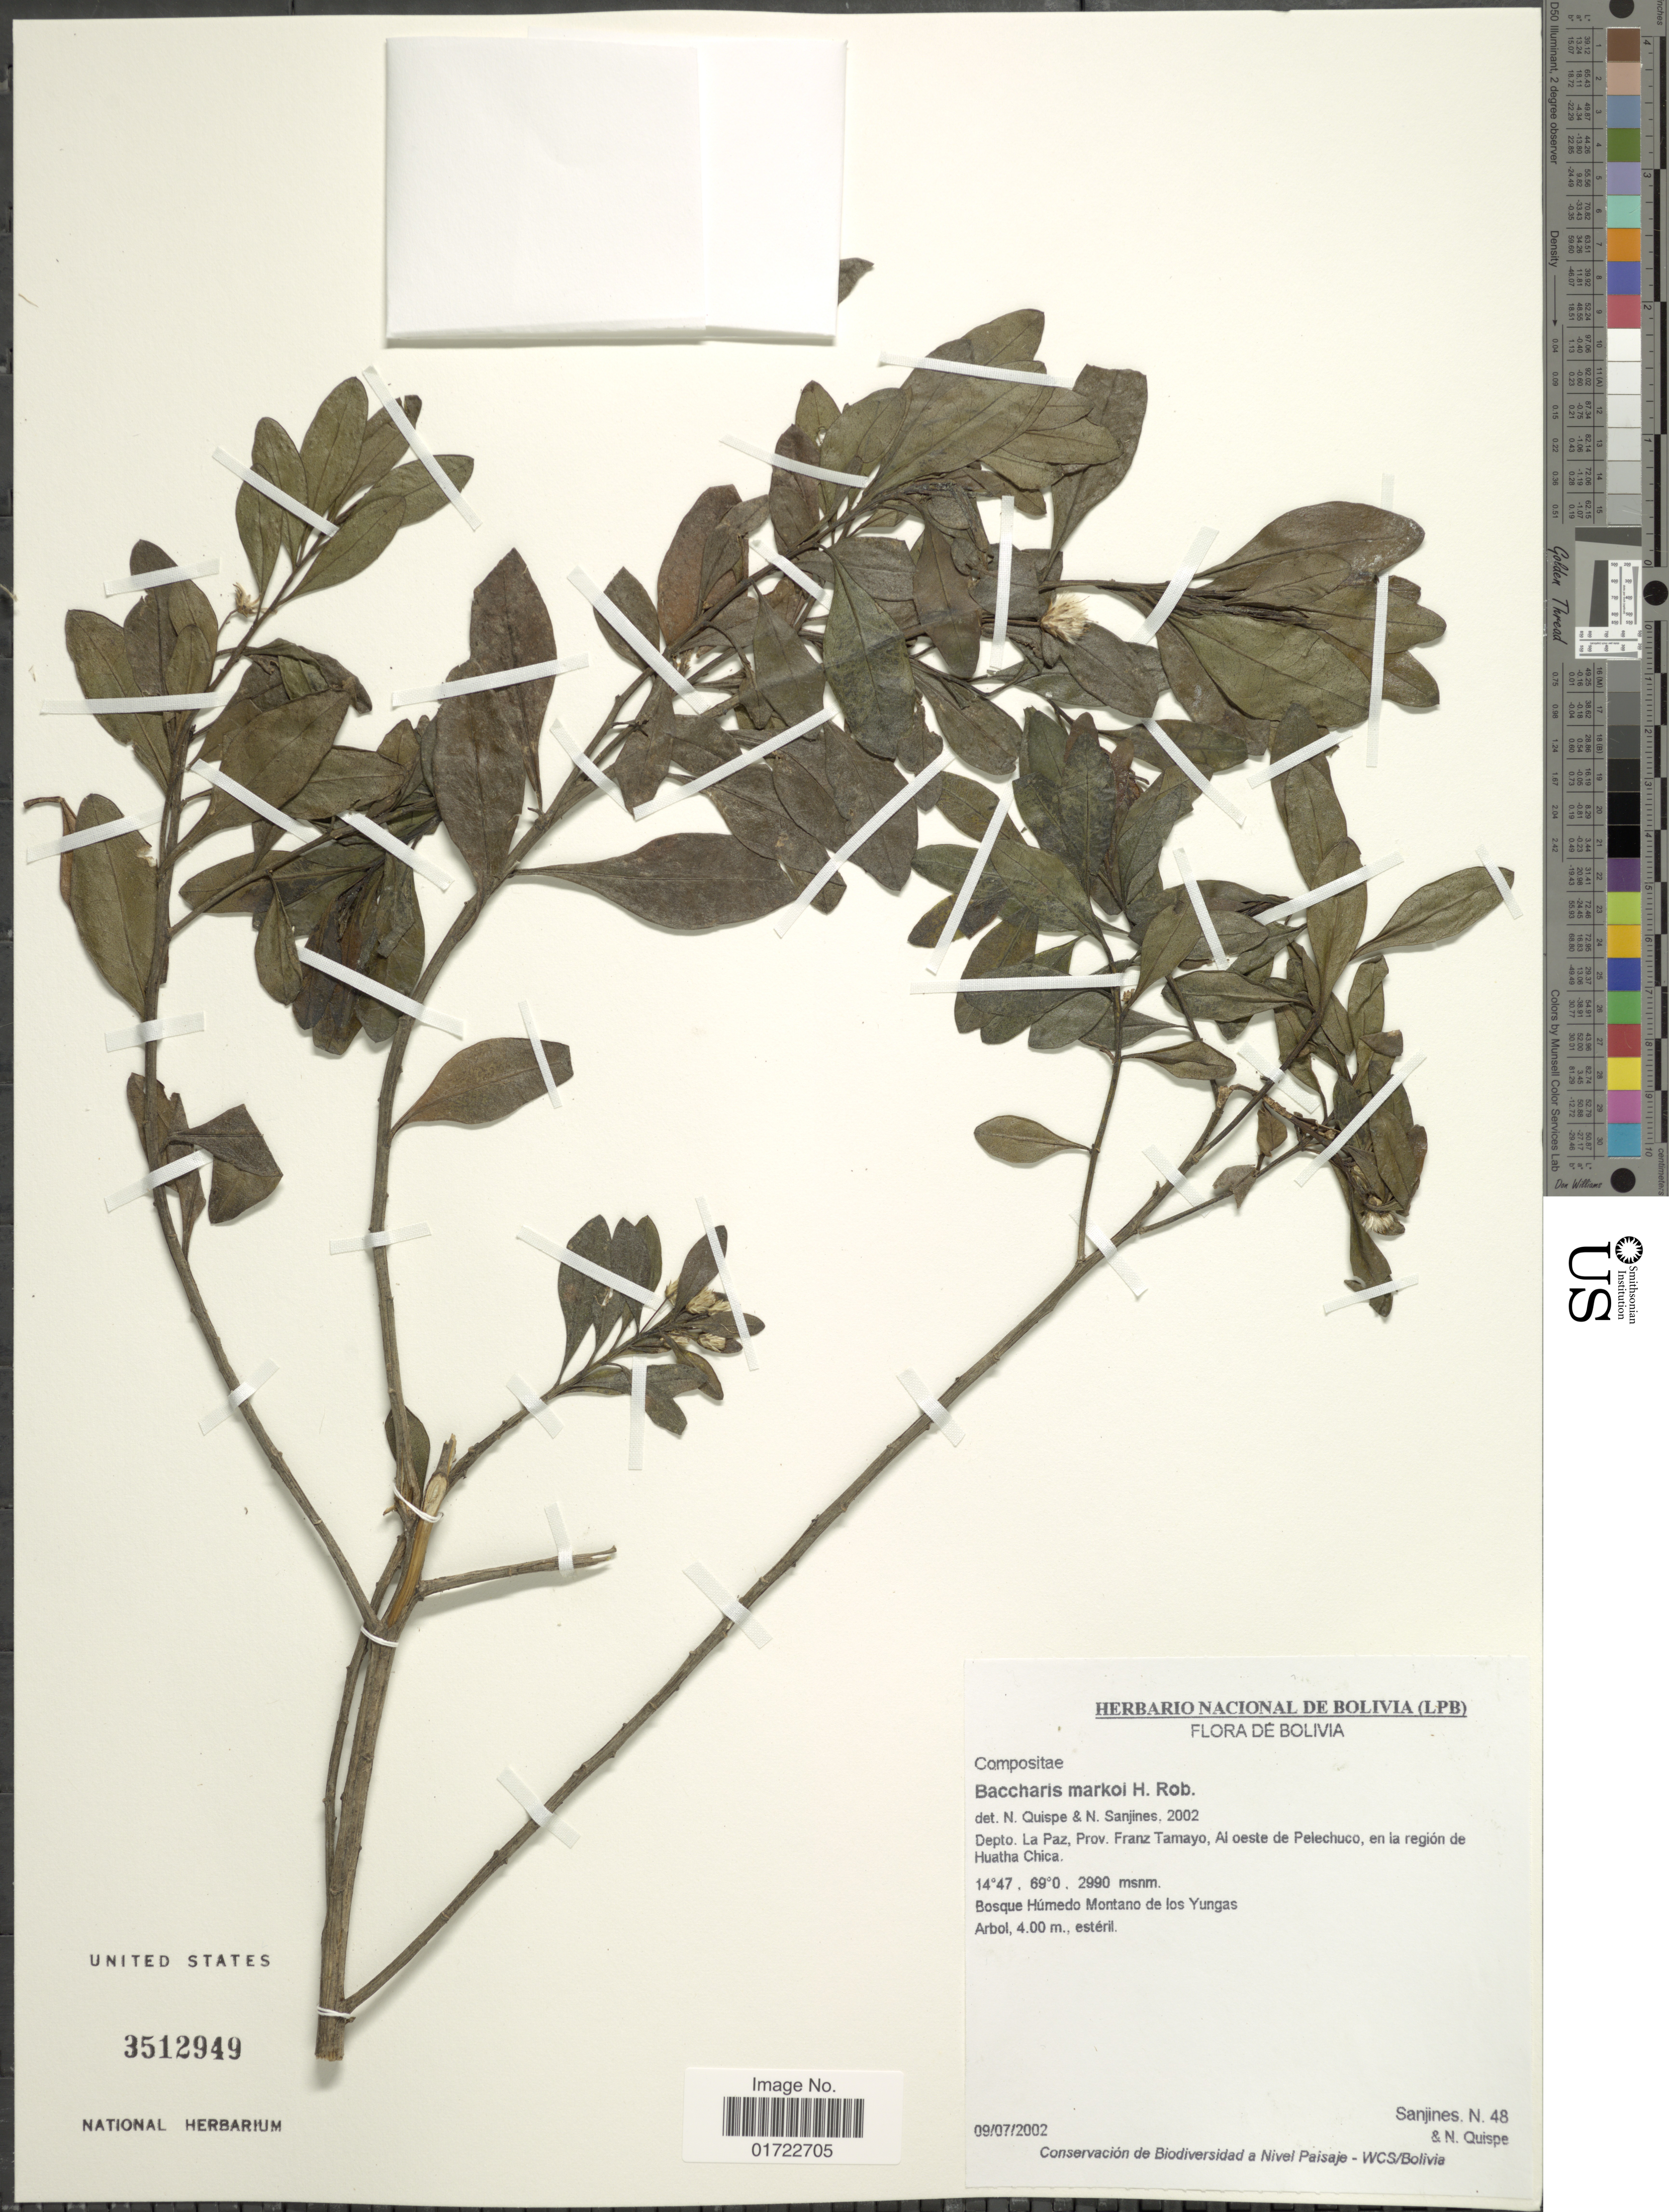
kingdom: Plantae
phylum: Tracheophyta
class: Magnoliopsida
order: Asterales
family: Asteraceae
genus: Baccharis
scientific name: Baccharis latifolia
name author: (Ruiz & Pav.) Pers.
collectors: N. Sanjines & N. Quispe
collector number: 48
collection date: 2002-07-09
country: Bolivia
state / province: La Paz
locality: Depto. La Paz, Prov. Franz Tamayo, Al oeste de Pelechuco, en la región de Huatha Chica.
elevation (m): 2990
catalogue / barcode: US 3512949